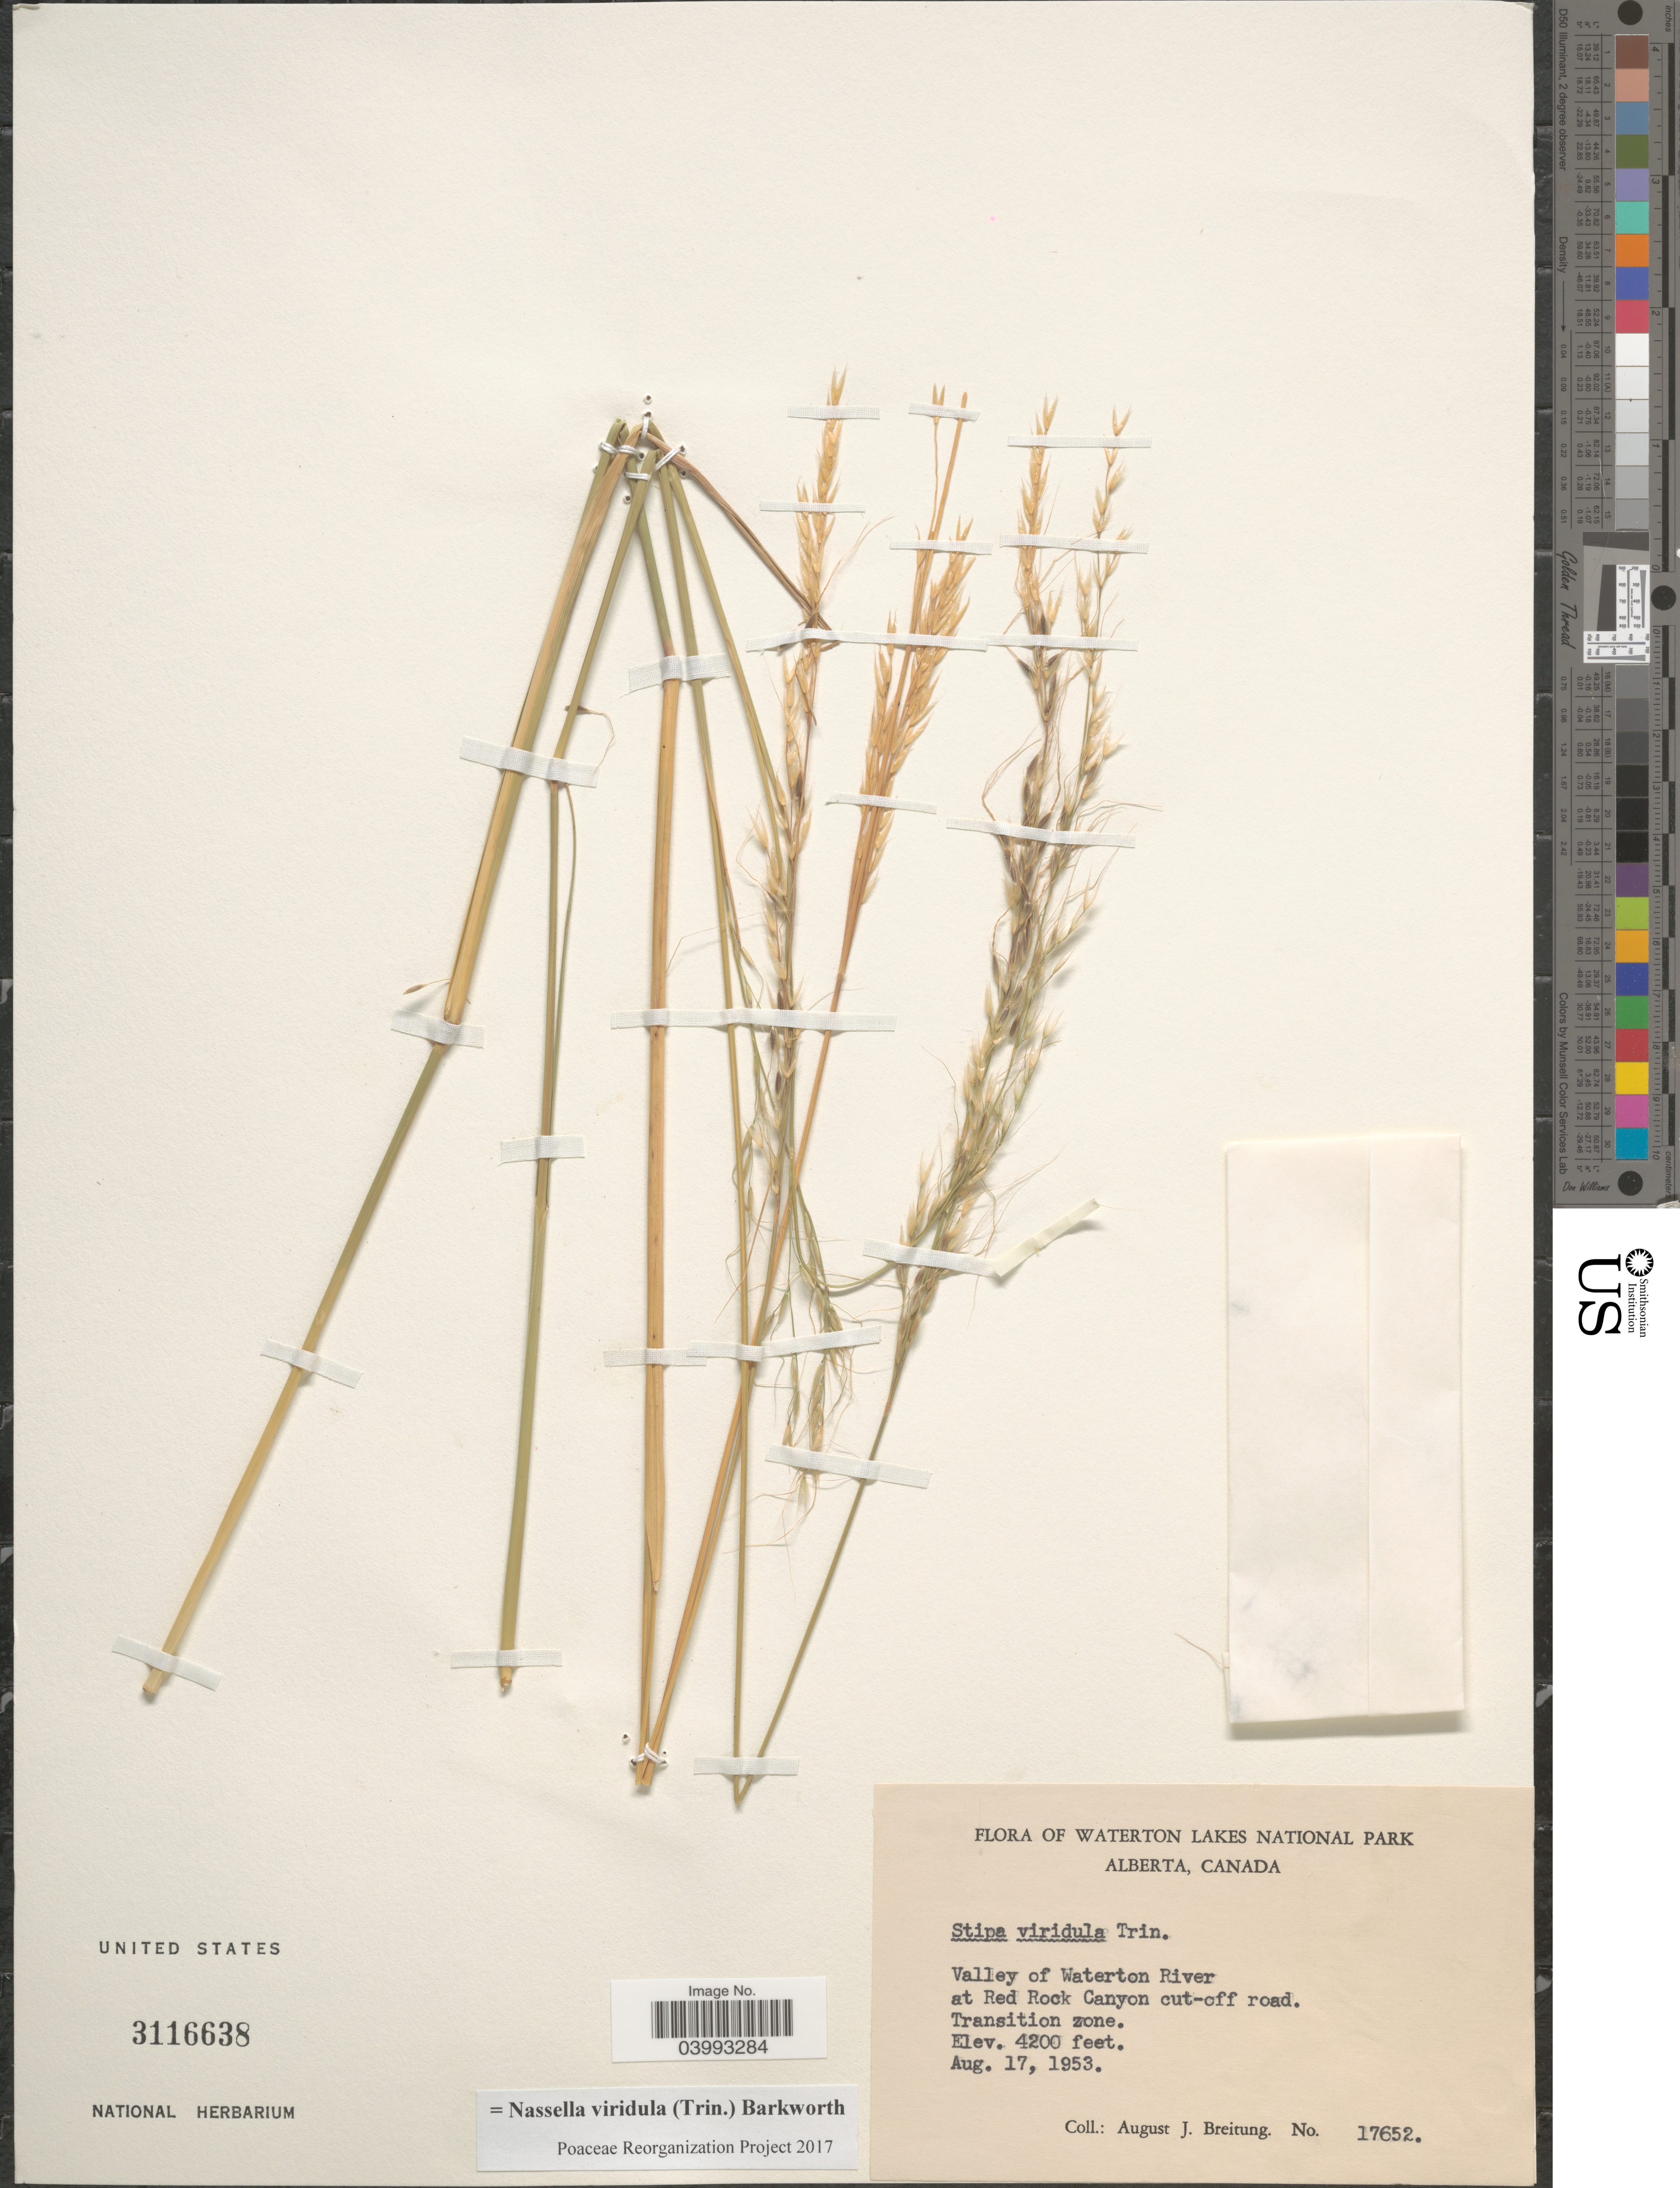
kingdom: Plantae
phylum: Tracheophyta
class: Liliopsida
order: Poales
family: Poaceae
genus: Nassella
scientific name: Nassella viridula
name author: (Trin.) Barkworth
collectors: A. Breitung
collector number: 17652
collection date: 1953-08-17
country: Canada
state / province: Alberta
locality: Waterton Lakes National Park. Valley of Waterton River at Red Rock Canyon cut-off road. Transition Zone.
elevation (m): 1280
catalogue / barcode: US 3116638